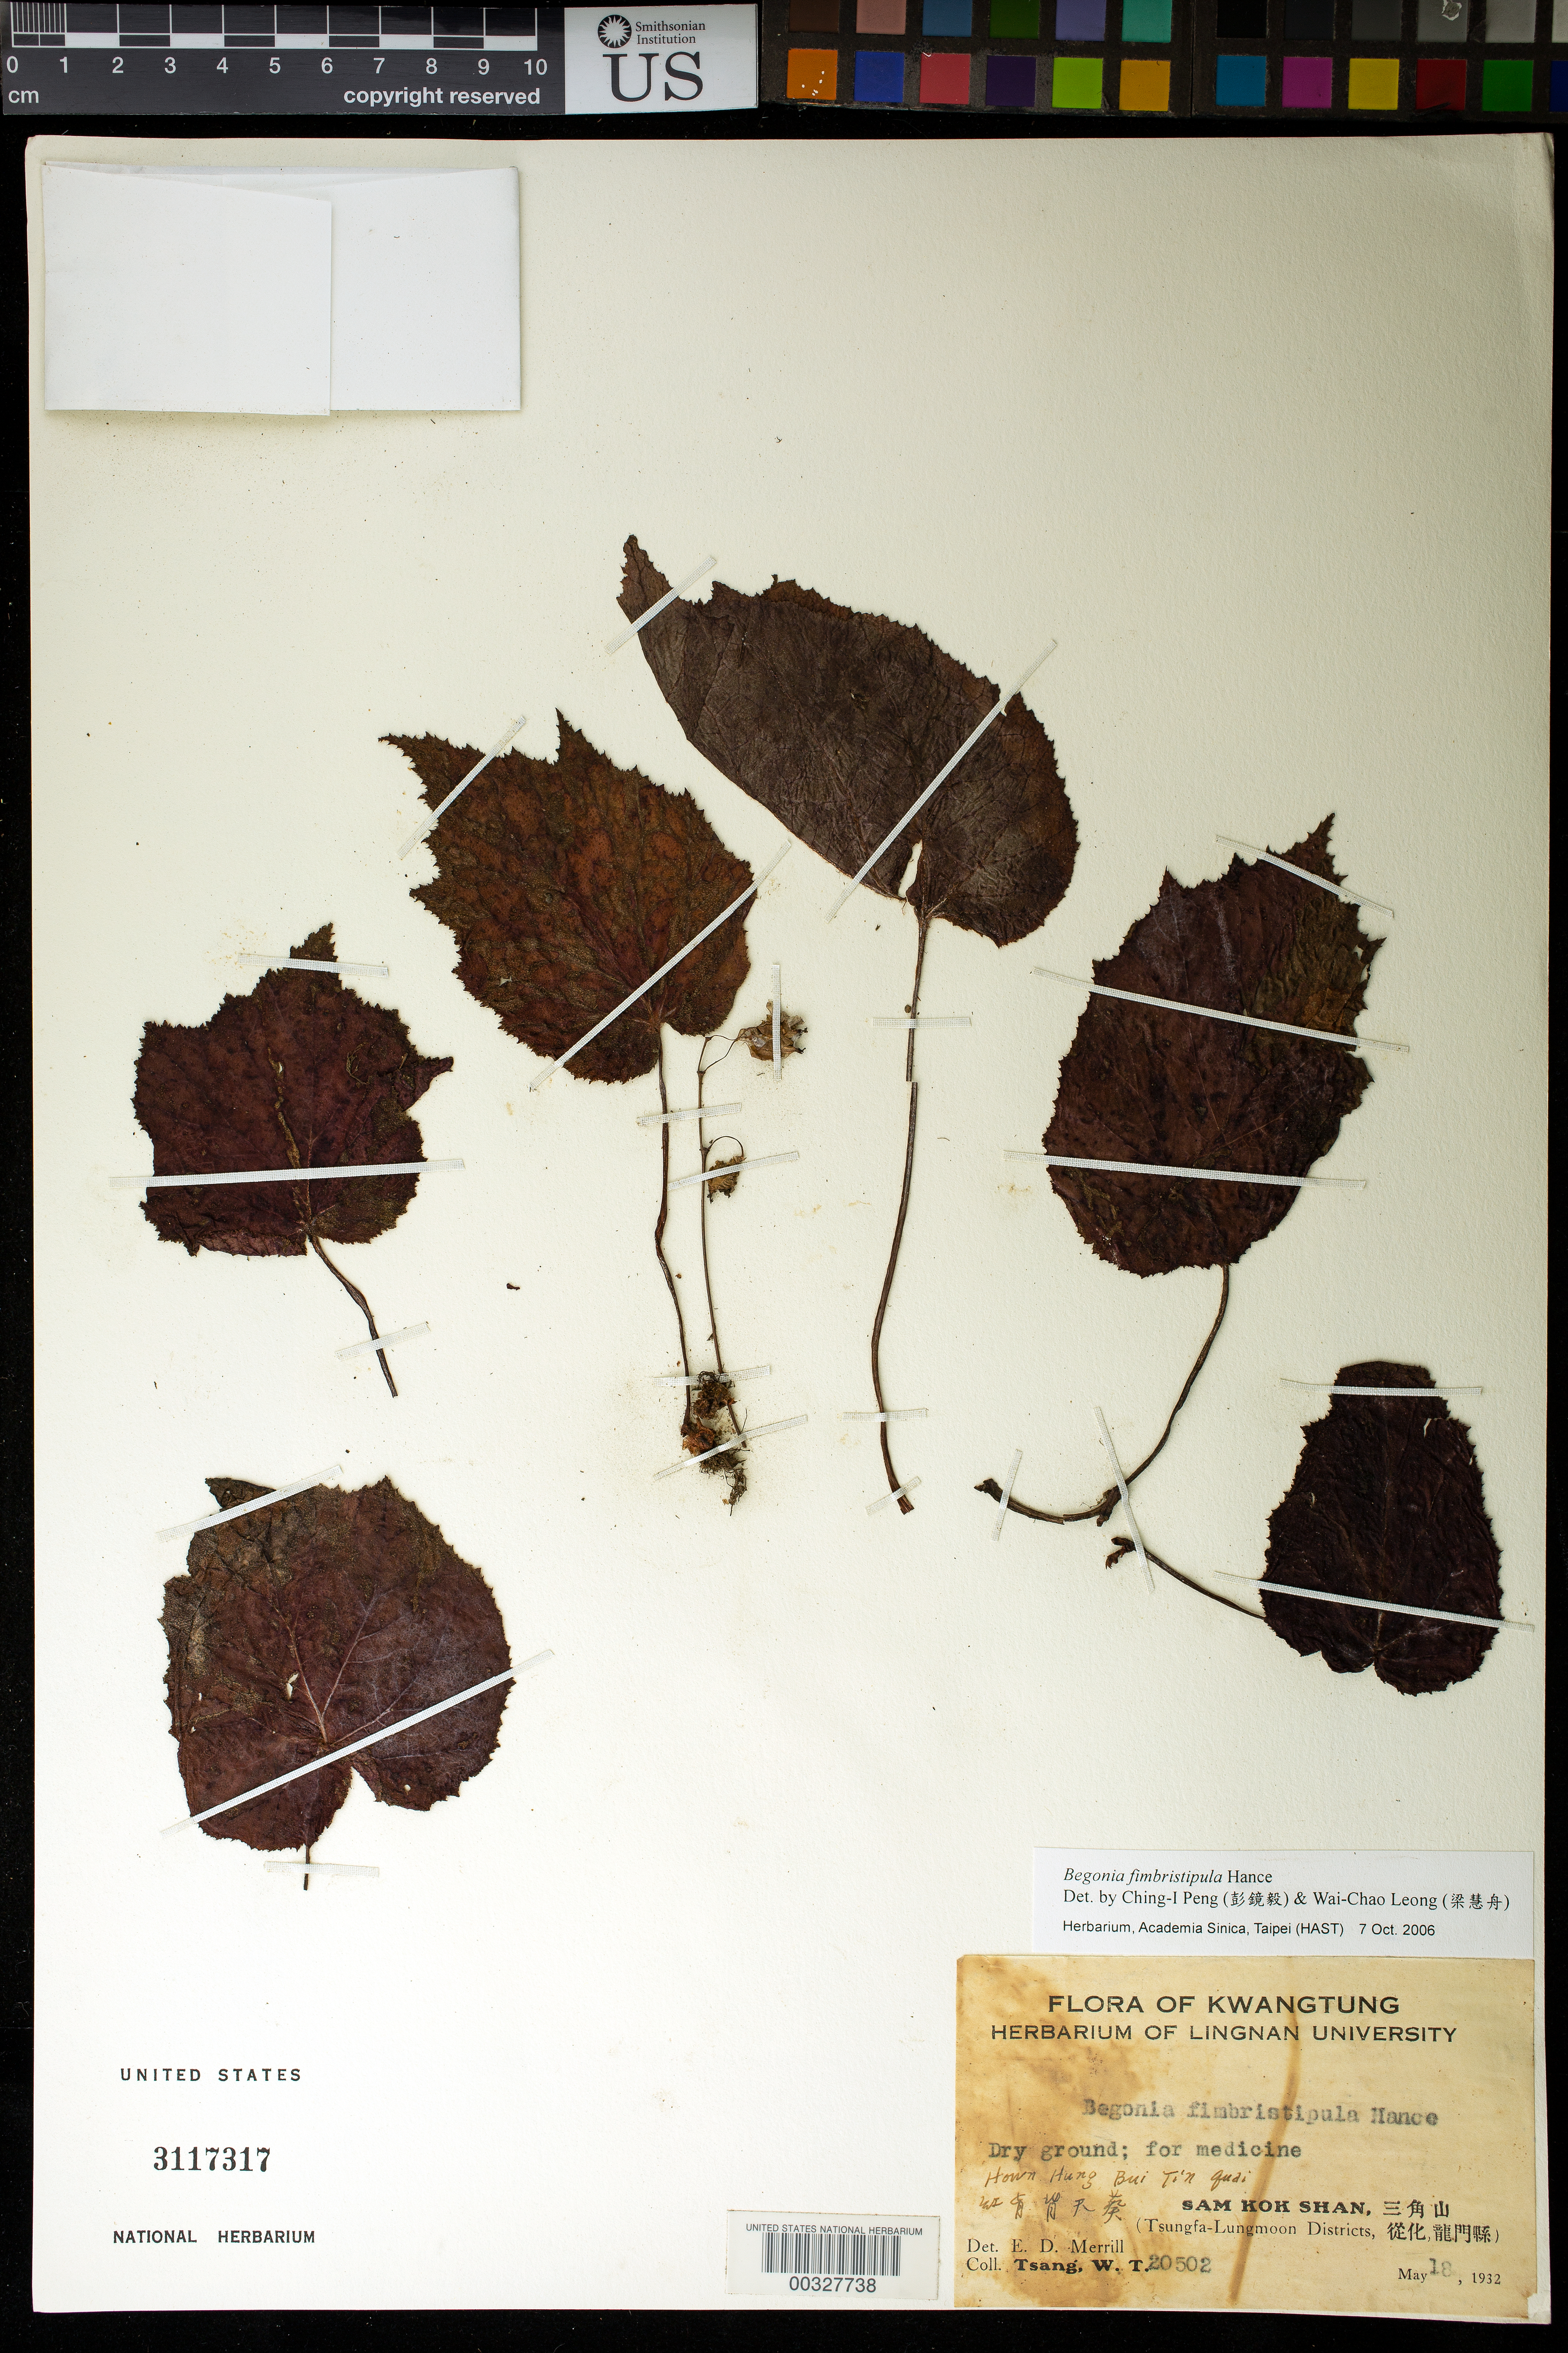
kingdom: Plantae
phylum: Tracheophyta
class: Magnoliopsida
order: Cucurbitales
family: Begoniaceae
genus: Begonia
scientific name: Begonia fimbristipula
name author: Hance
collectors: W. T. Tsang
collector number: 20502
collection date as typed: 18 May 1932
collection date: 1932-05-18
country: China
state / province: Guangdong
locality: Sam kok shan, tsungfa-lungmoon districts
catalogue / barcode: US 3117317